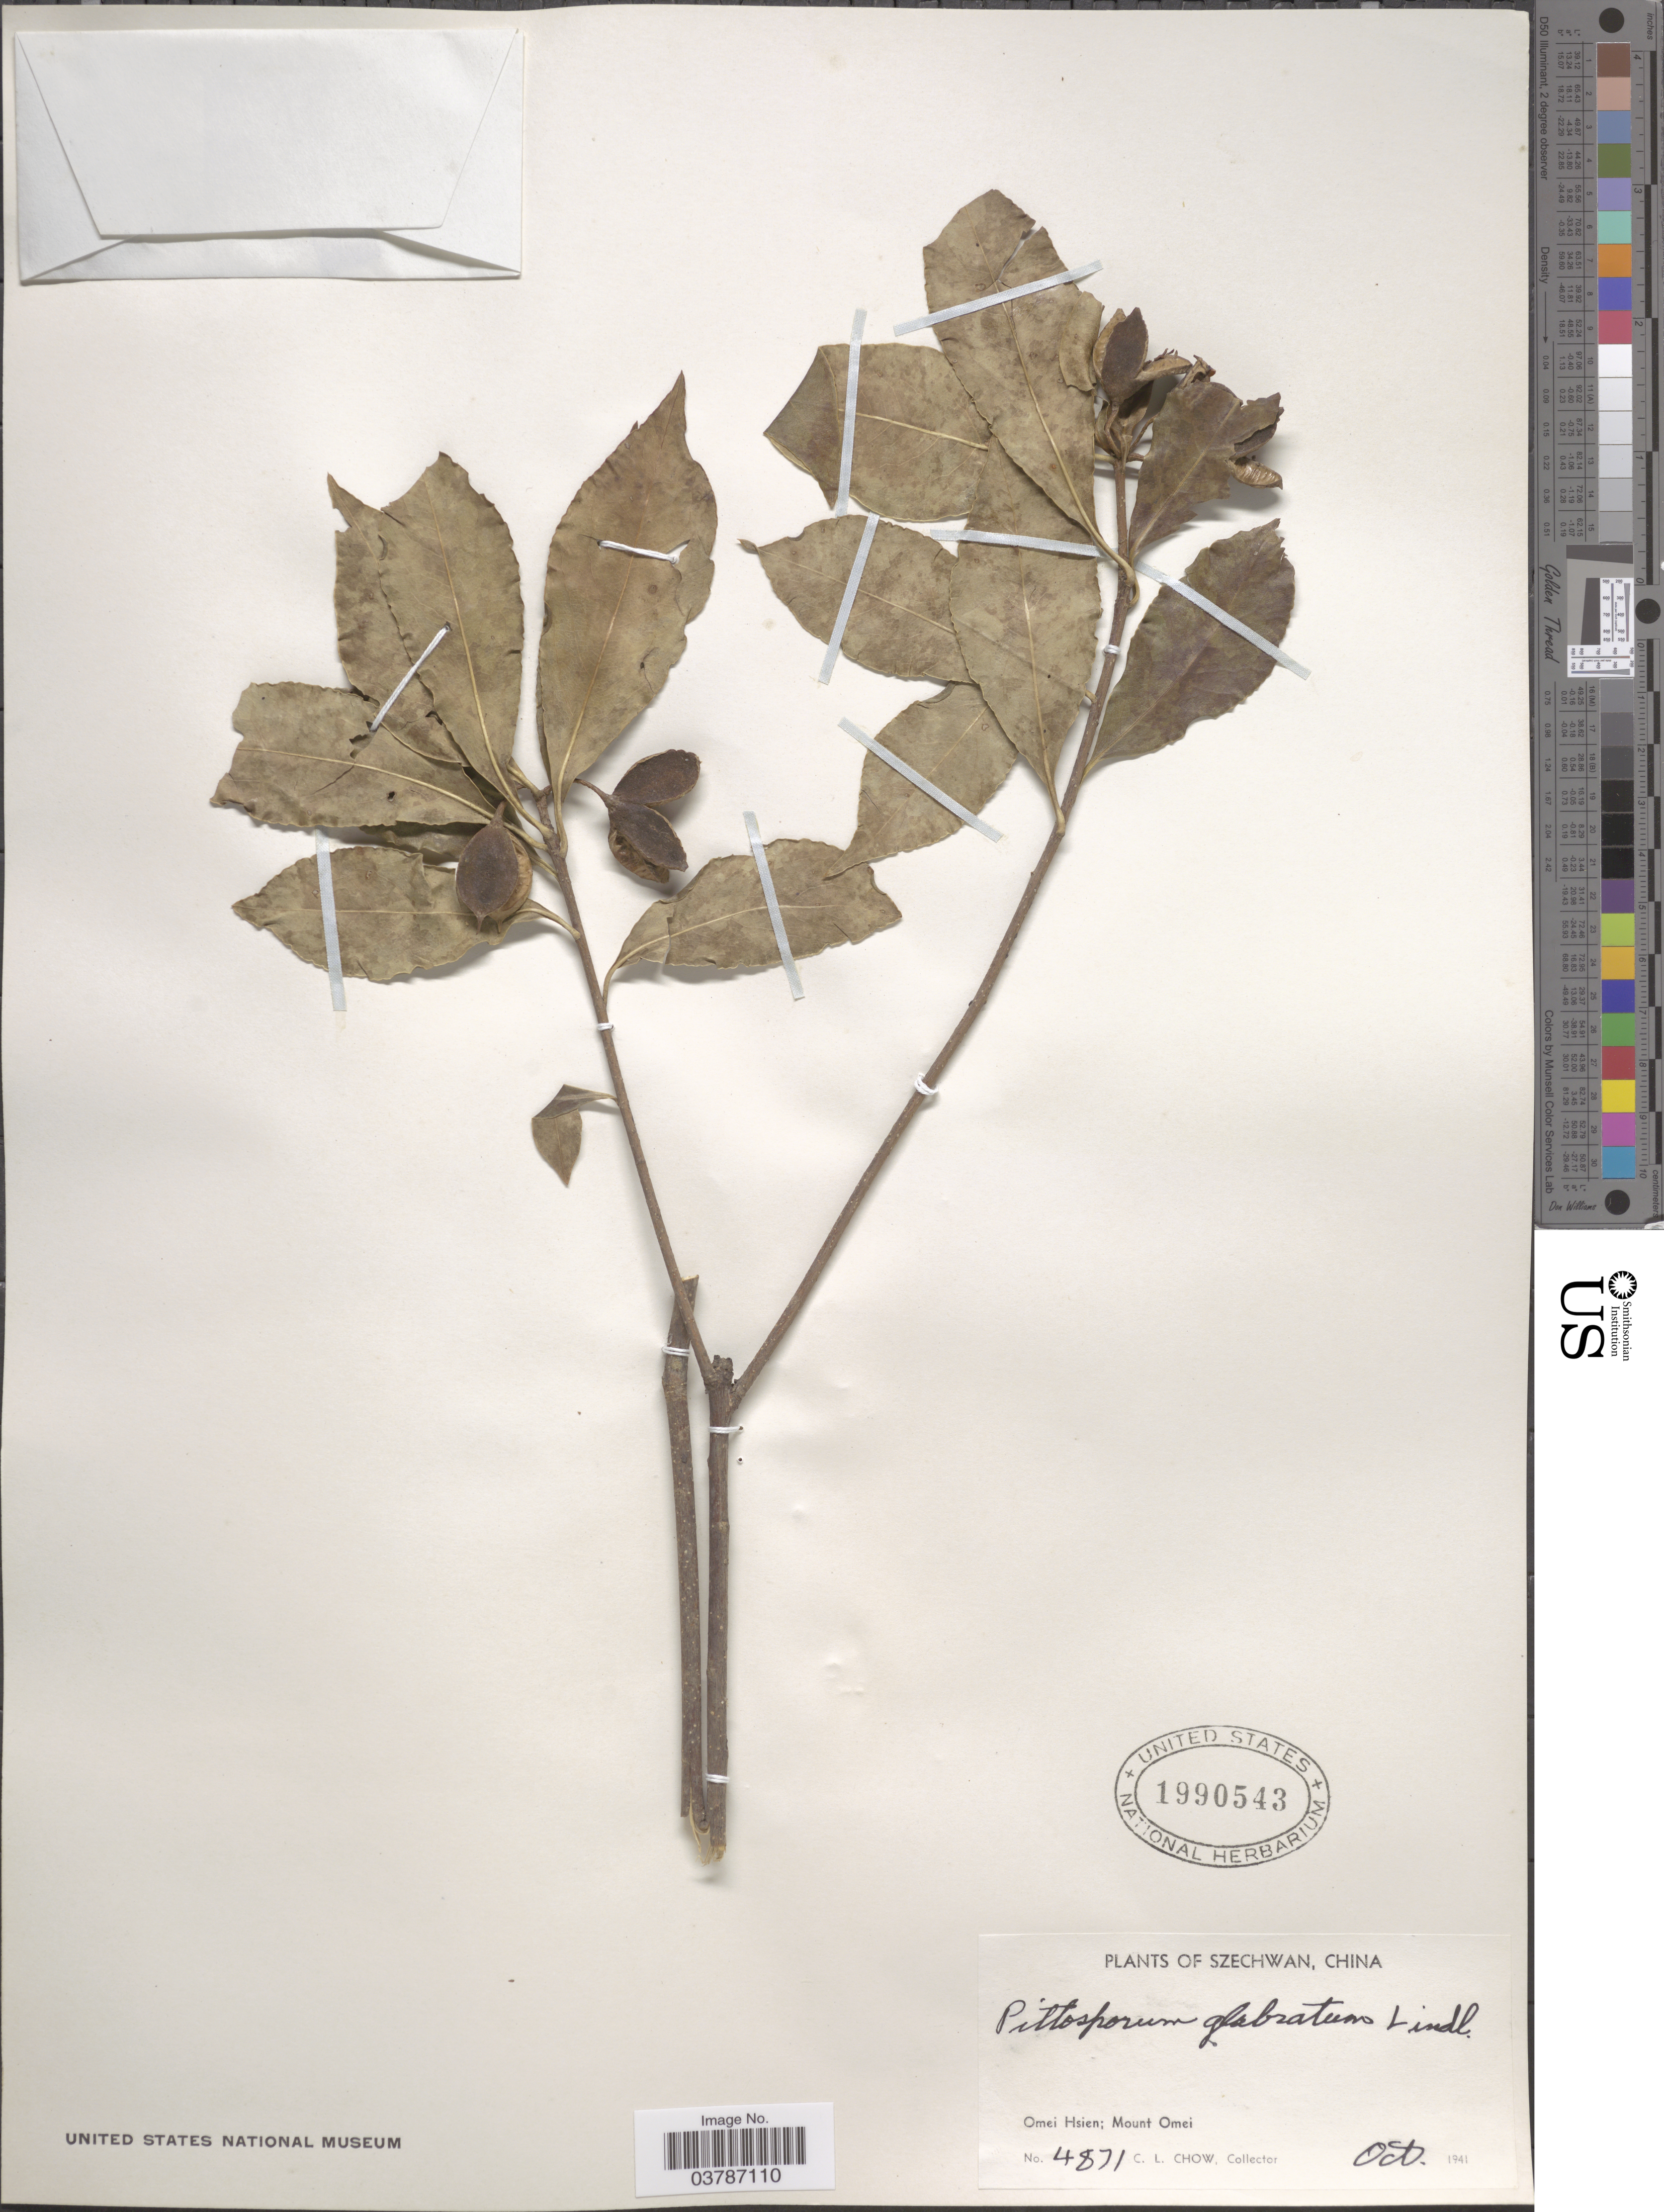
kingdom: Plantae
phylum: Tracheophyta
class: Magnoliopsida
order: Apiales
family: Pittosporaceae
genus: Pittosporum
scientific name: Pittosporum glabratum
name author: Lindl.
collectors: C. Chow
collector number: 4871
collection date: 1941-10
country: China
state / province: Sichuan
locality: Szechwan. Omei Hsien; Mount Omei.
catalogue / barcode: US 1990543